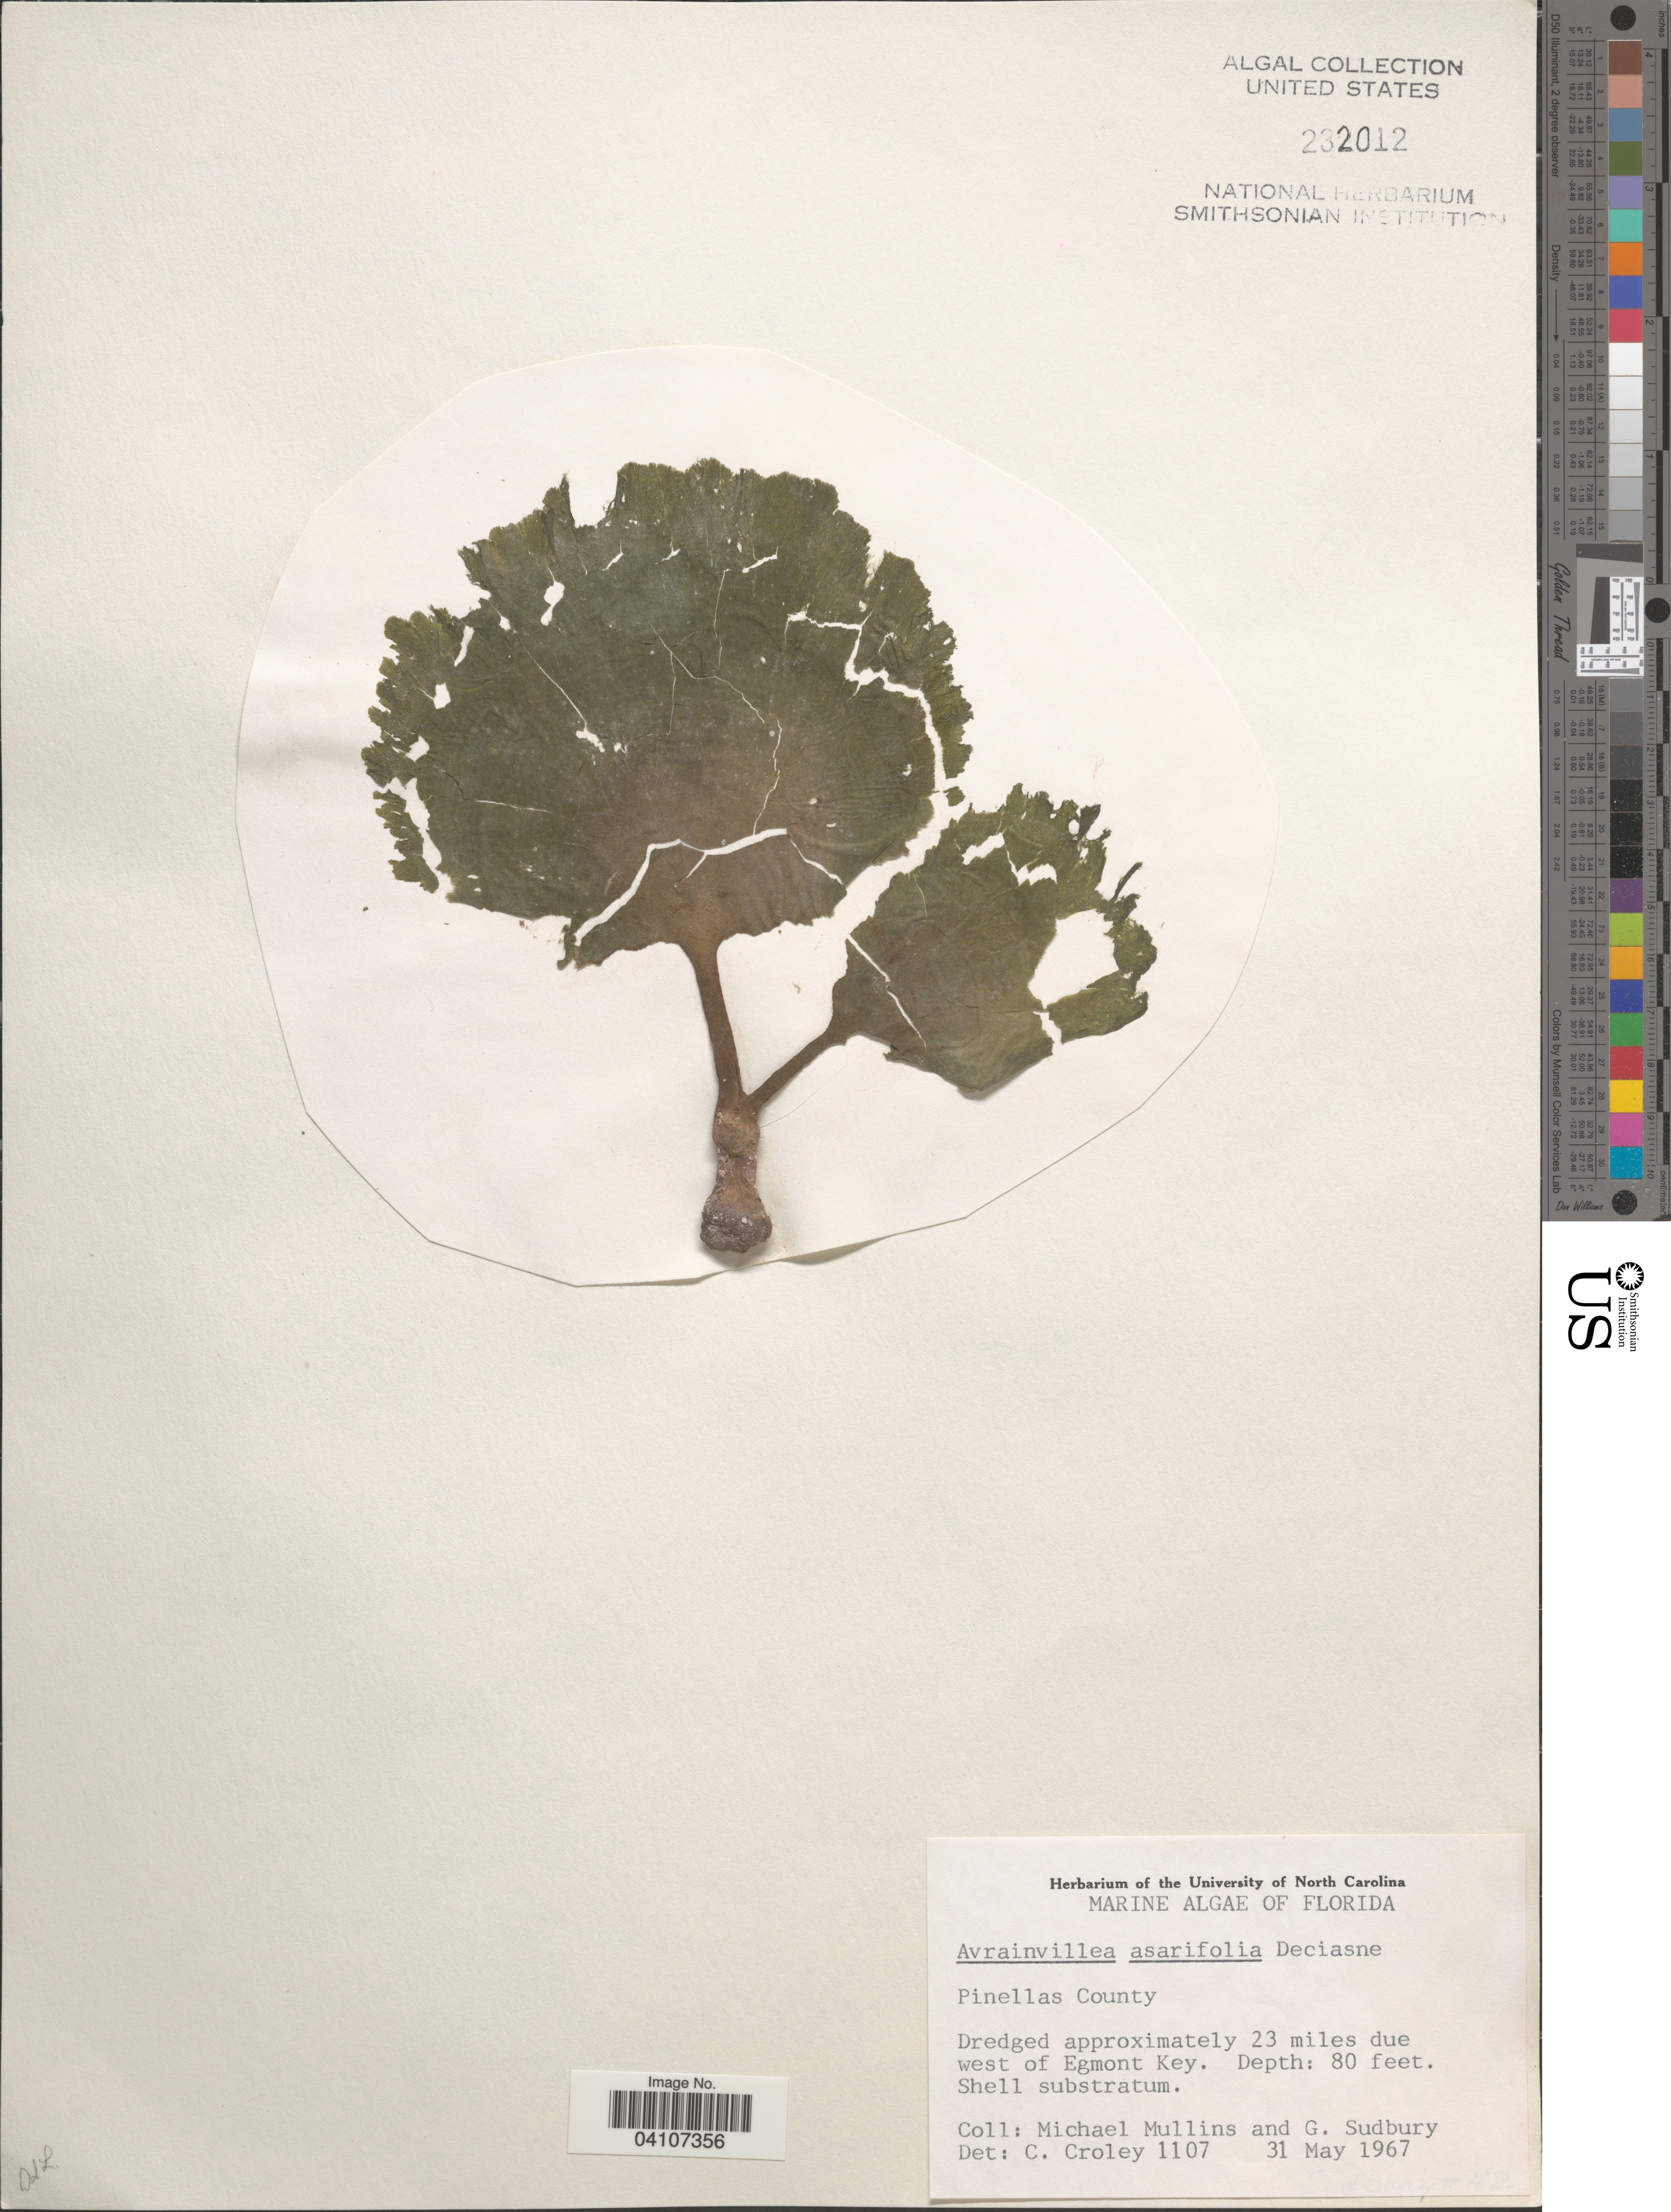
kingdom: Plantae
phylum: Chlorophyta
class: Ulvophyceae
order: Bryopsidales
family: Dichotomosiphonaceae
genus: Avrainvillea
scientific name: Avrainvillea asarifolia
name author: Børgesen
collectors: M. Mullins & G. Sudbury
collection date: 1967-05-31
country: United States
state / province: Florida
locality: Pinellas County. Dredged approximately 23 miles due west of Egmont Key.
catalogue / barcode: US 232012